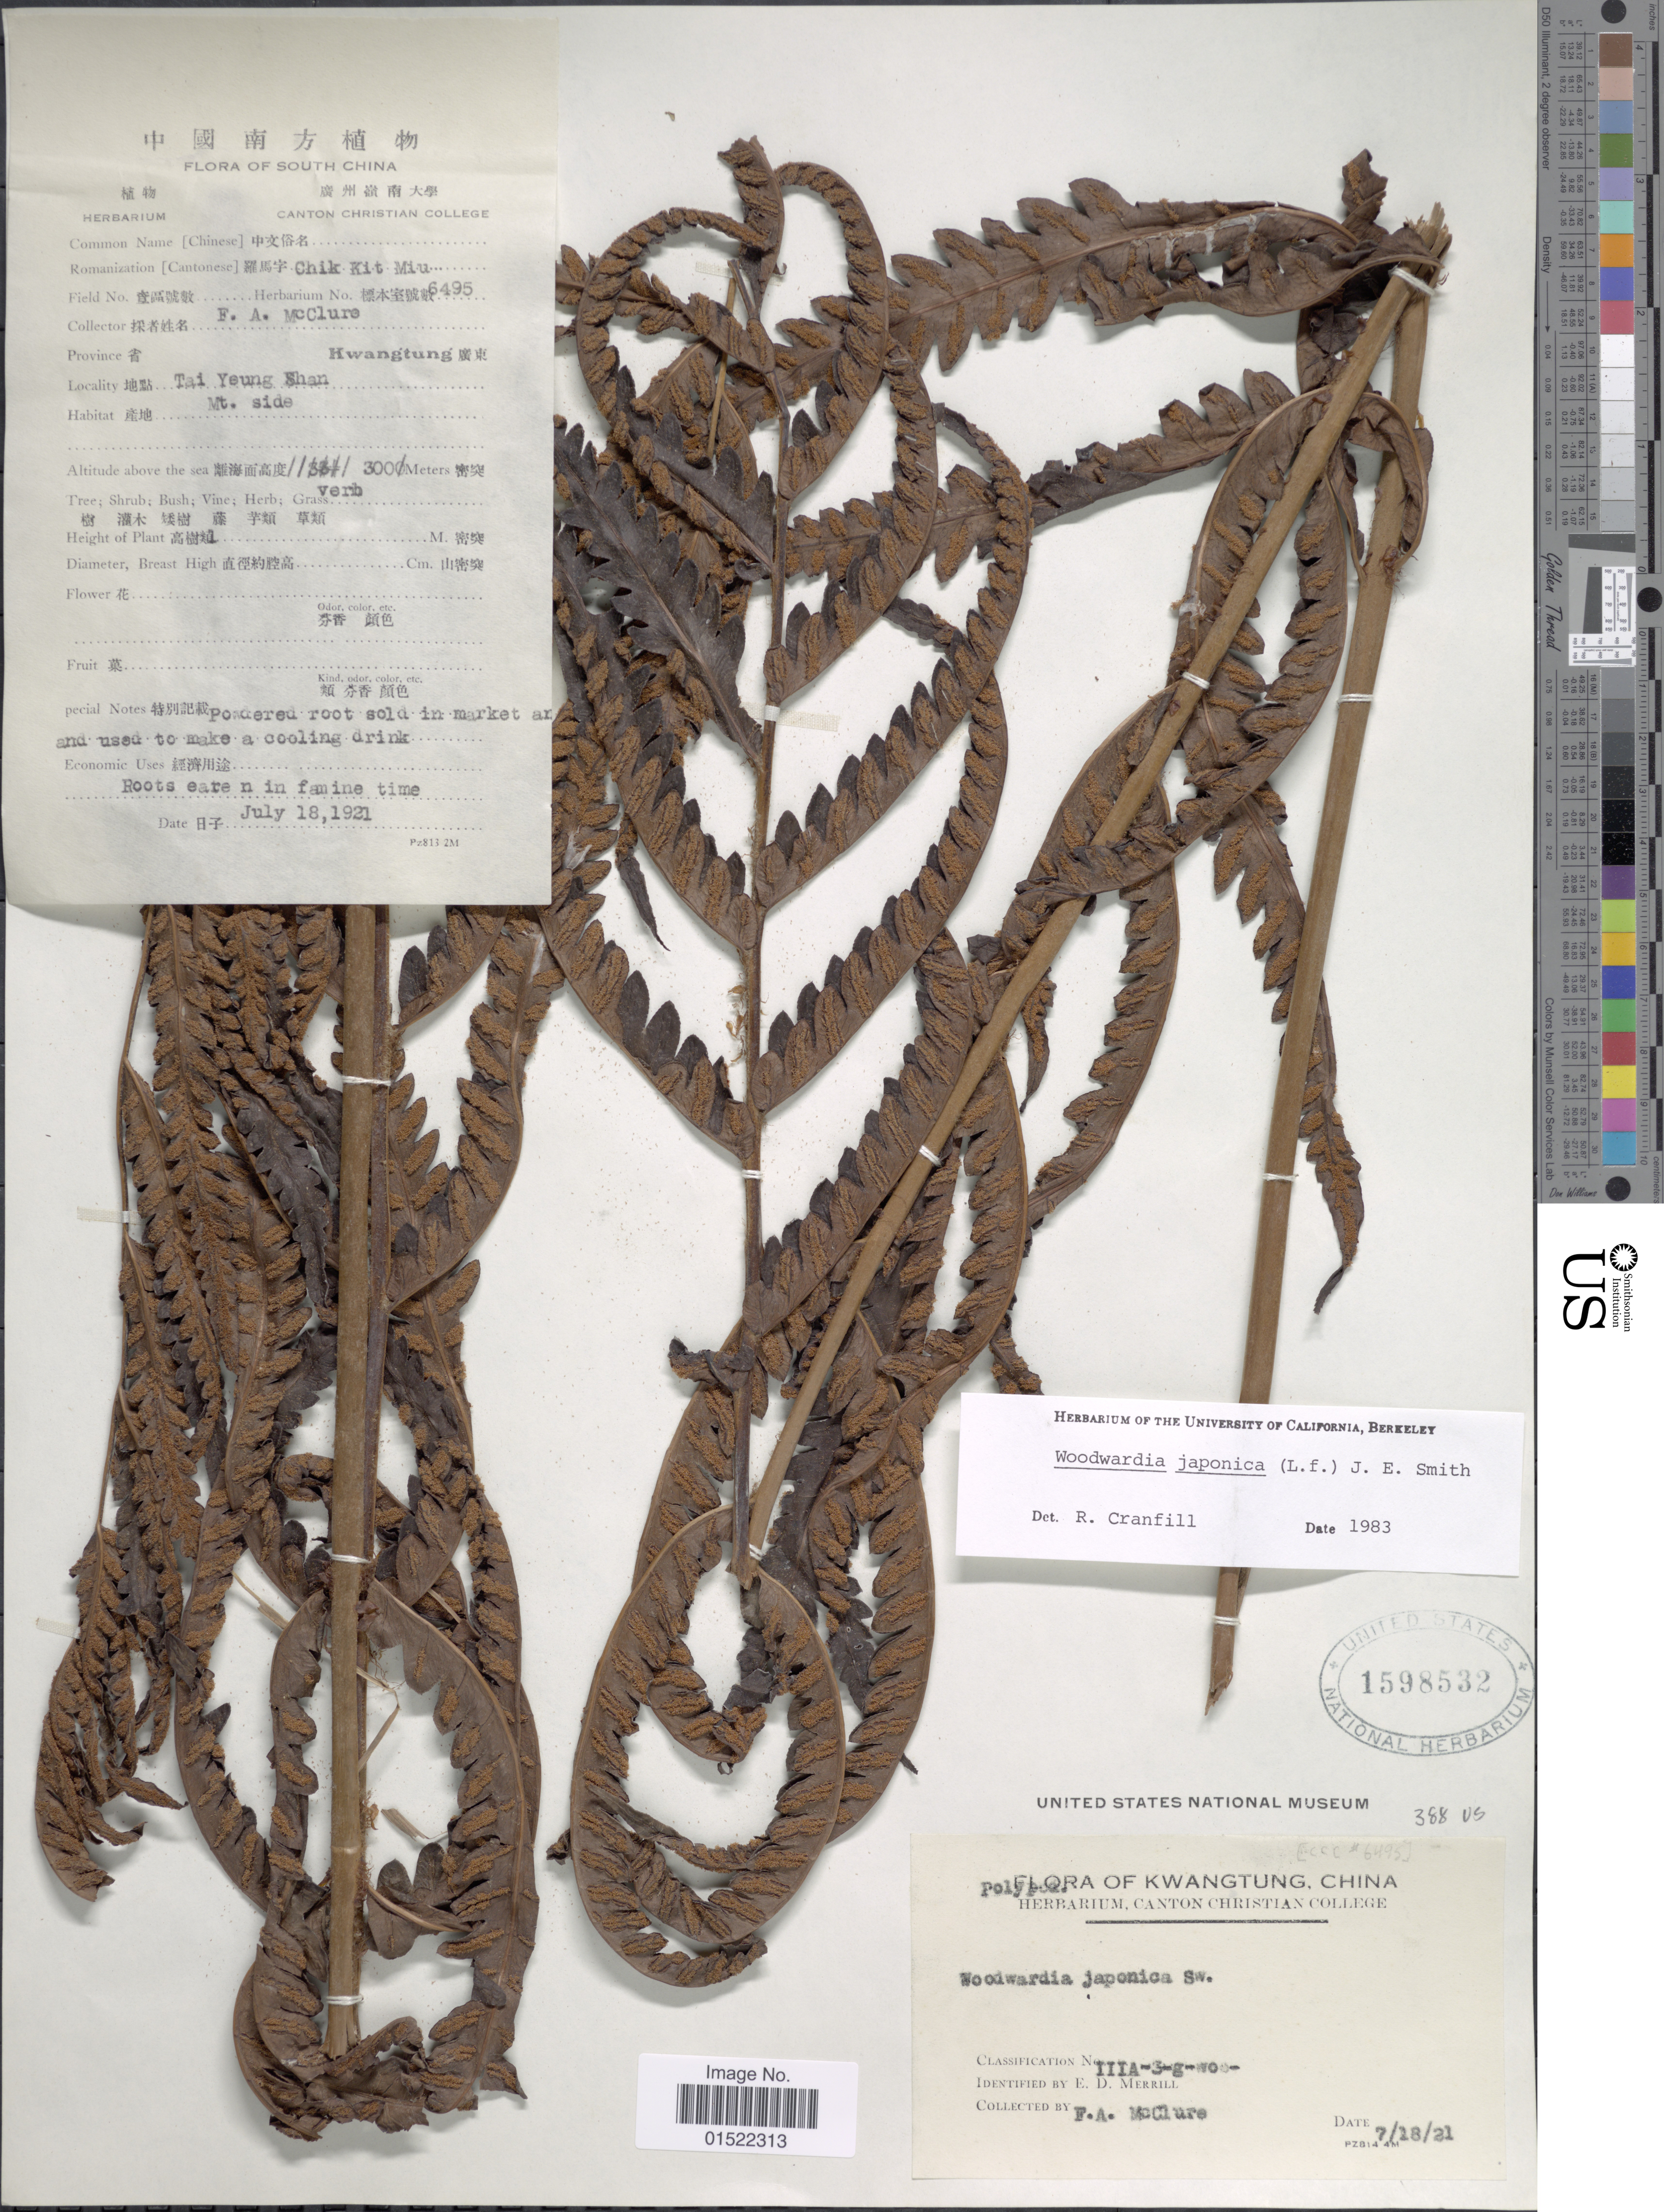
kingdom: Plantae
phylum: Tracheophyta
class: Polypodiopsida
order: Polypodiales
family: Blechnaceae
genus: Woodwardia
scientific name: Woodwardia japonica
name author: (L. f.) Sm.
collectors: F. A. McClure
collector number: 6495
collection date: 1921-07-18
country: China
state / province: Guangdong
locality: South China, Province Kwangtung, Tai Yeung Shan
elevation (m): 300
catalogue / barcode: US 1598532